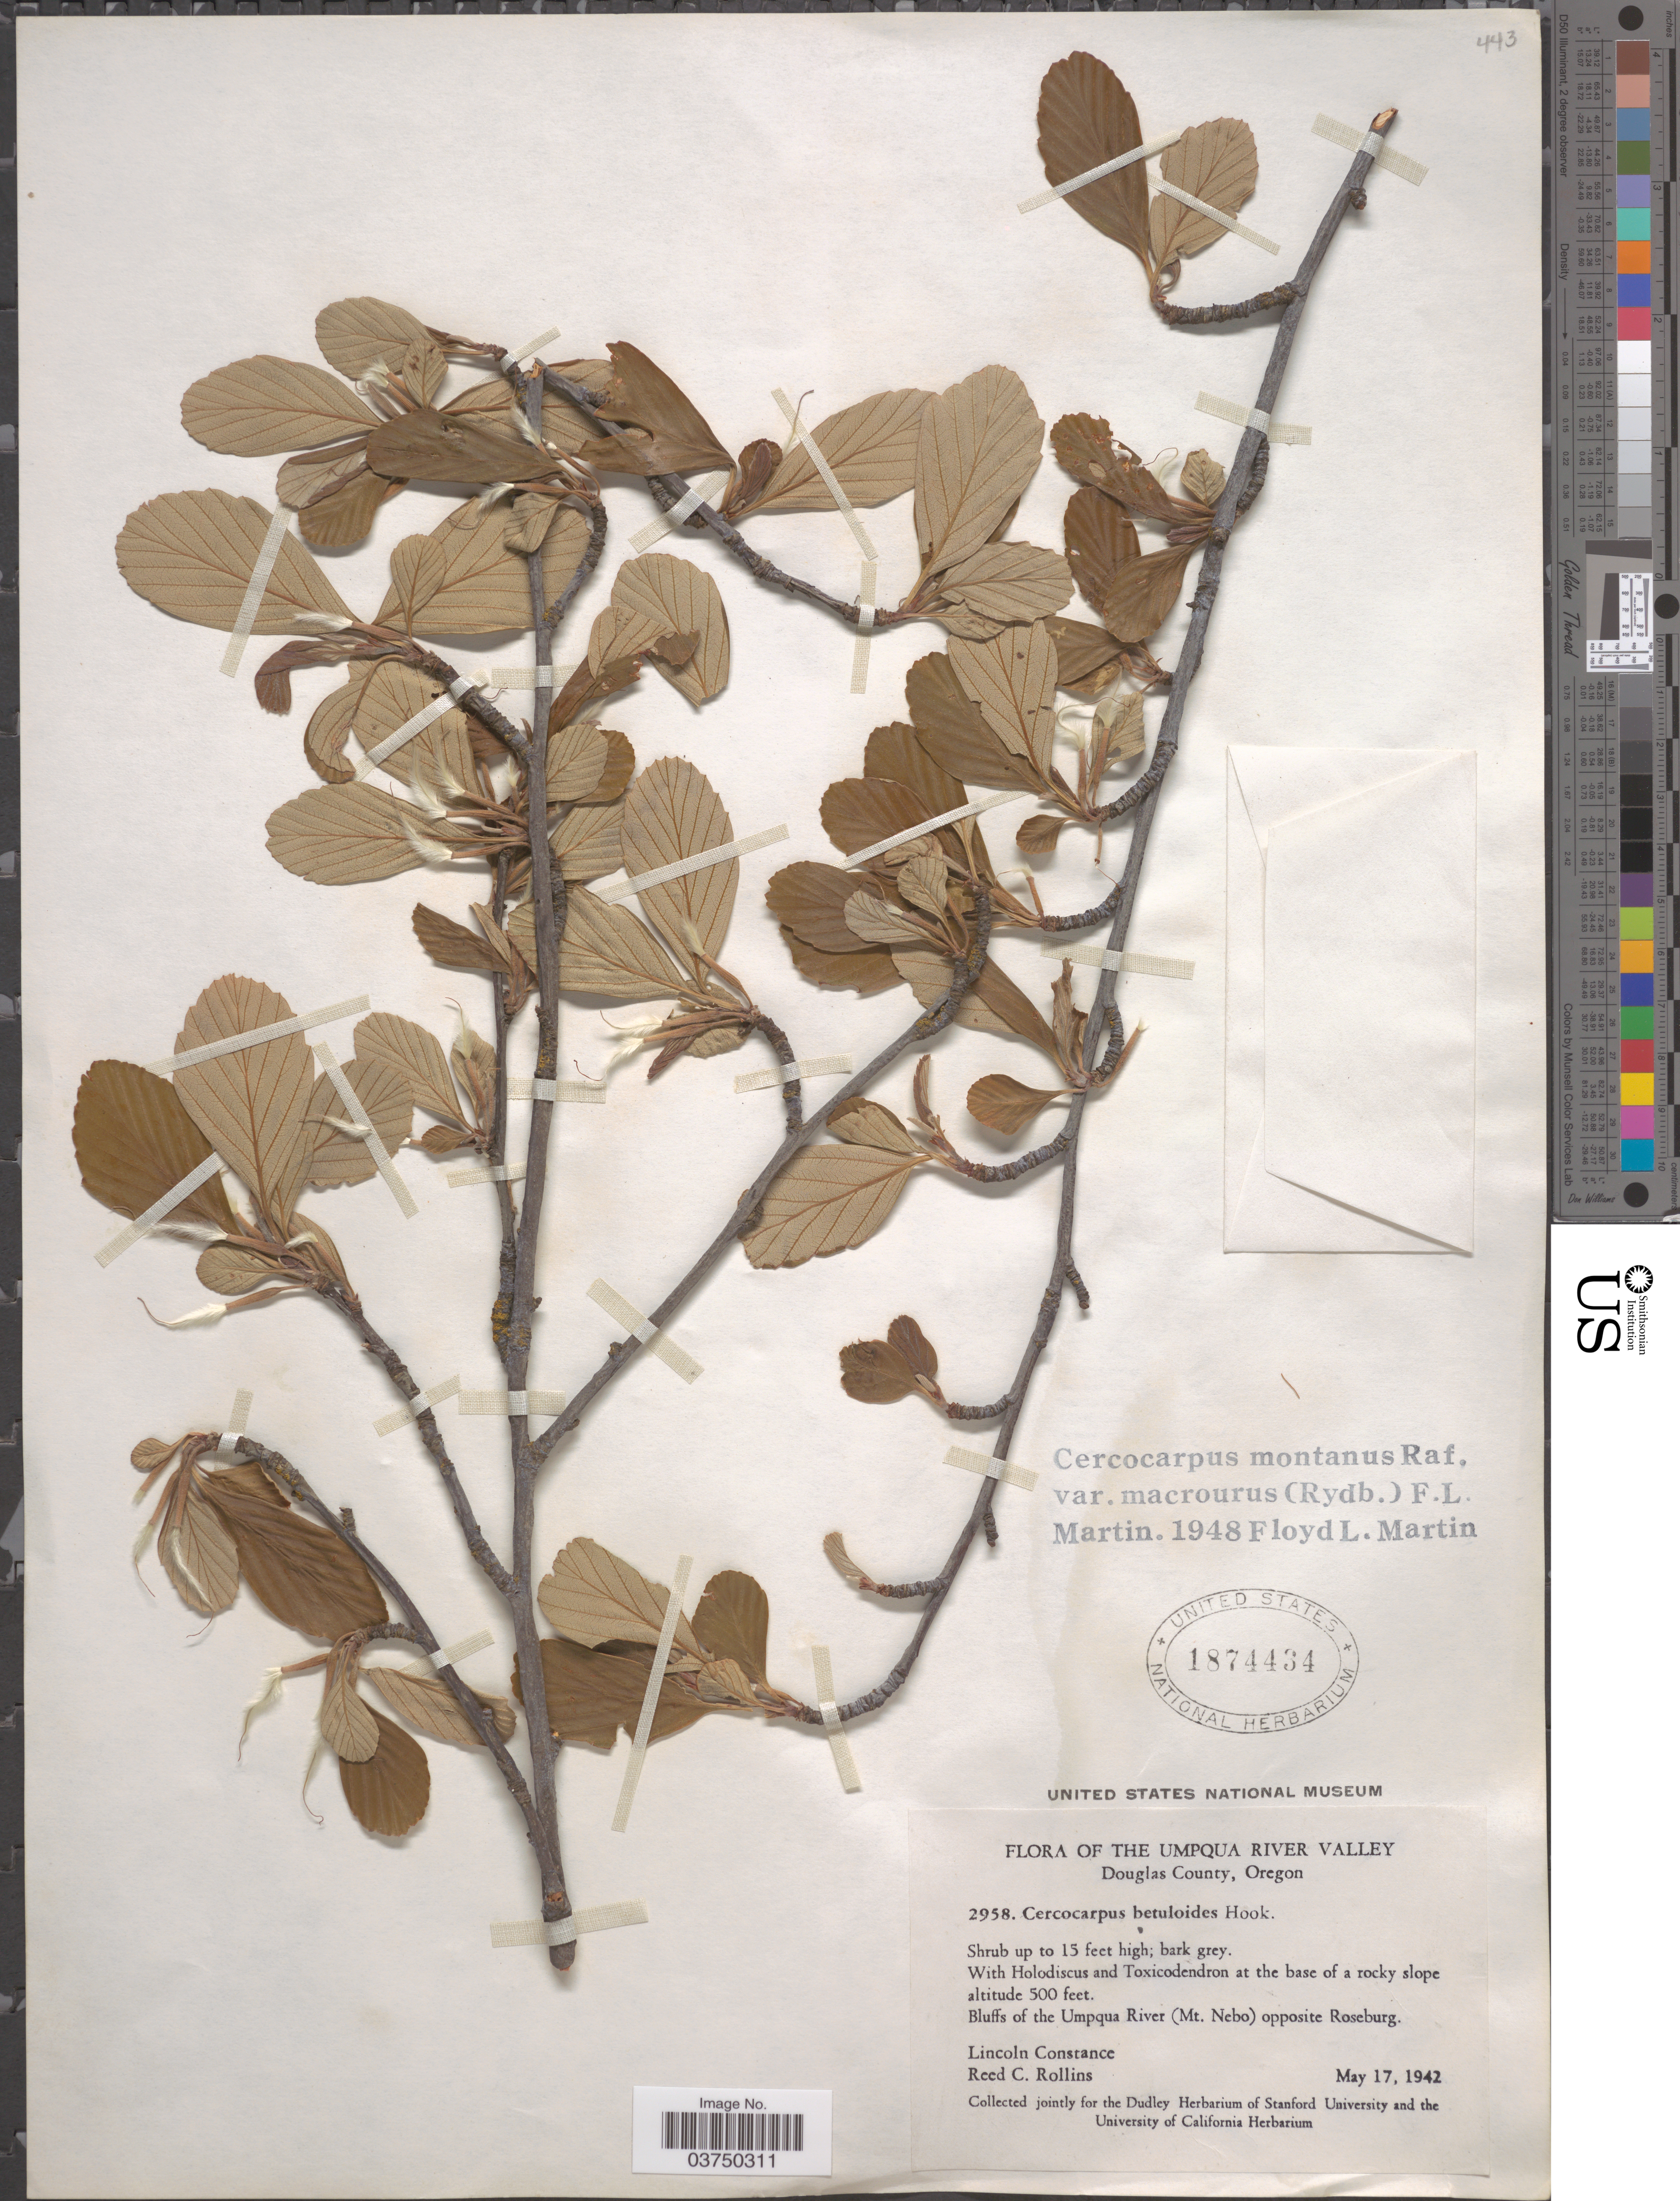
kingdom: Plantae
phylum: Tracheophyta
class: Magnoliopsida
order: Rosales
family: Rosaceae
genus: Cercocarpus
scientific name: Cercocarpus montanus var. macrourus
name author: (Rydb.) F.L. Martin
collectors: L. Constance & R. C. Rollins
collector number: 2958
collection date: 1942-05-17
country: United States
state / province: Oregon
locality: Umpqua River Valley. Douglas County. Bluffs of the Umpqua River (Mt. Nebo) opposite Roseburg.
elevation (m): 152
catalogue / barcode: US 1874434